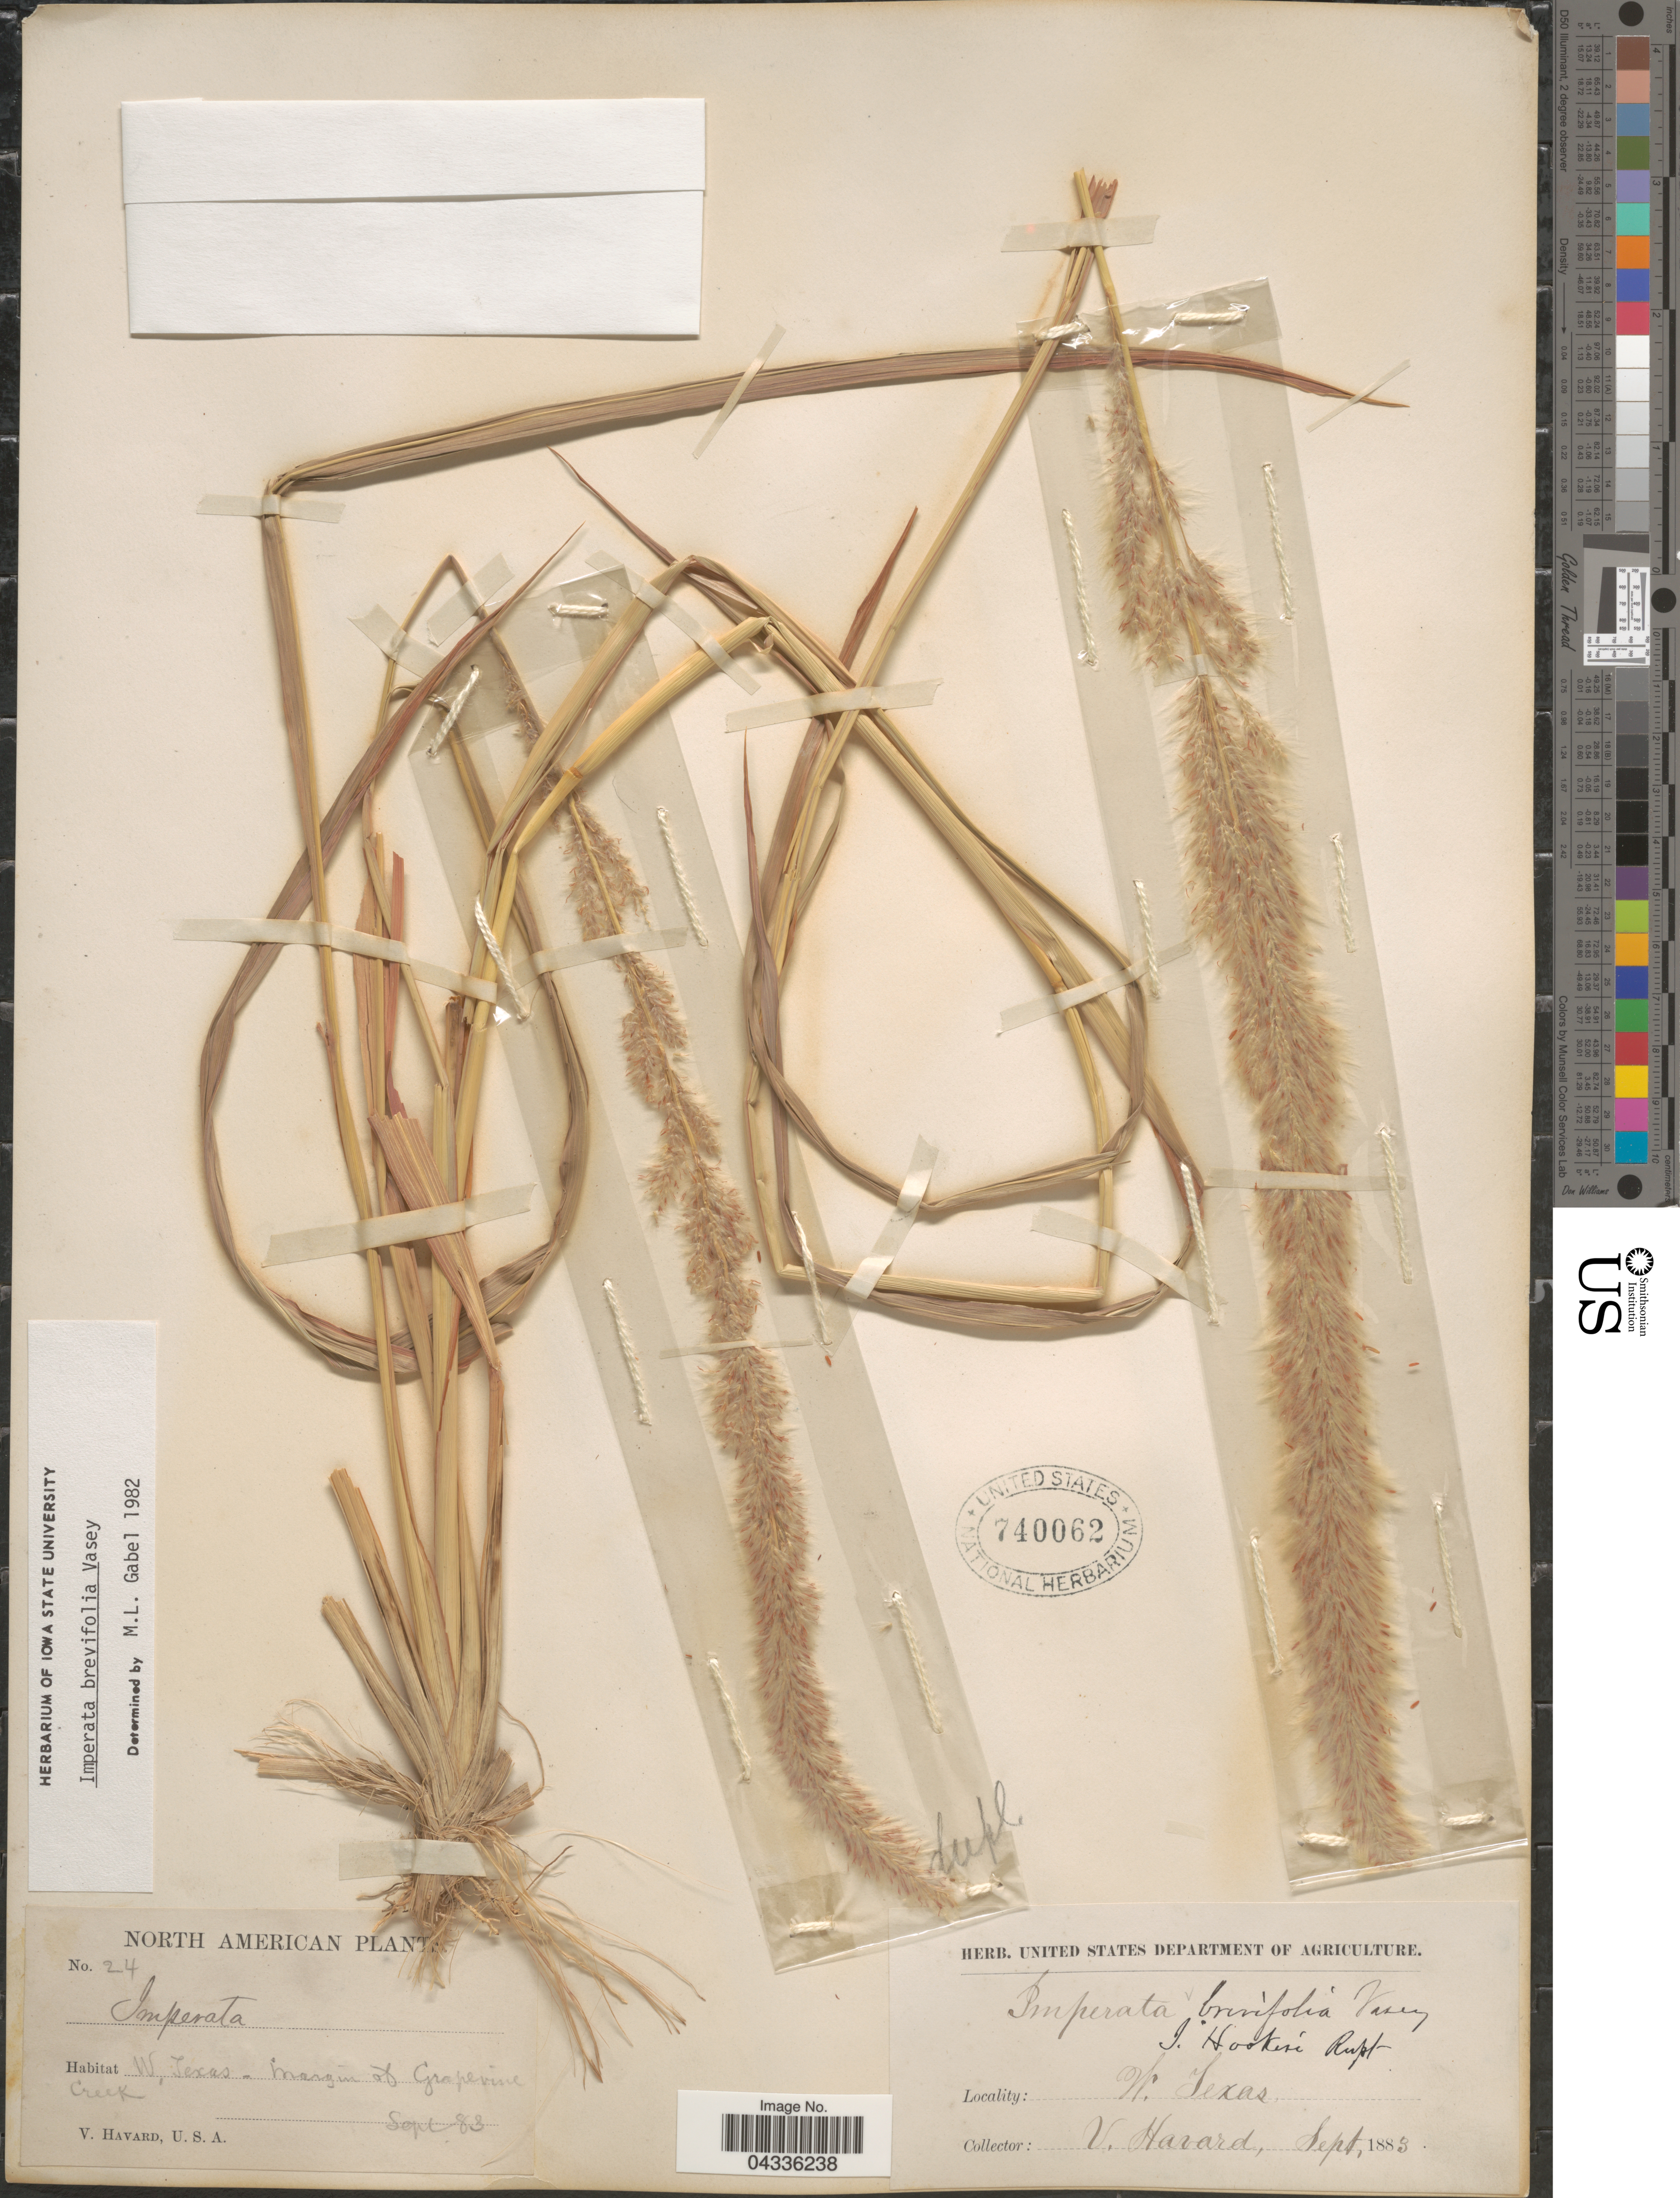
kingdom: Plantae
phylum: Tracheophyta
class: Liliopsida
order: Poales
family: Poaceae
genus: Imperata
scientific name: Imperata brevifolia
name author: Vasey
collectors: V. Havard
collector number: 24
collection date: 1883-09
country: United States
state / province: Texas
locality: W. Texas - Margin of Grapevine Creek.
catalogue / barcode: US 740062